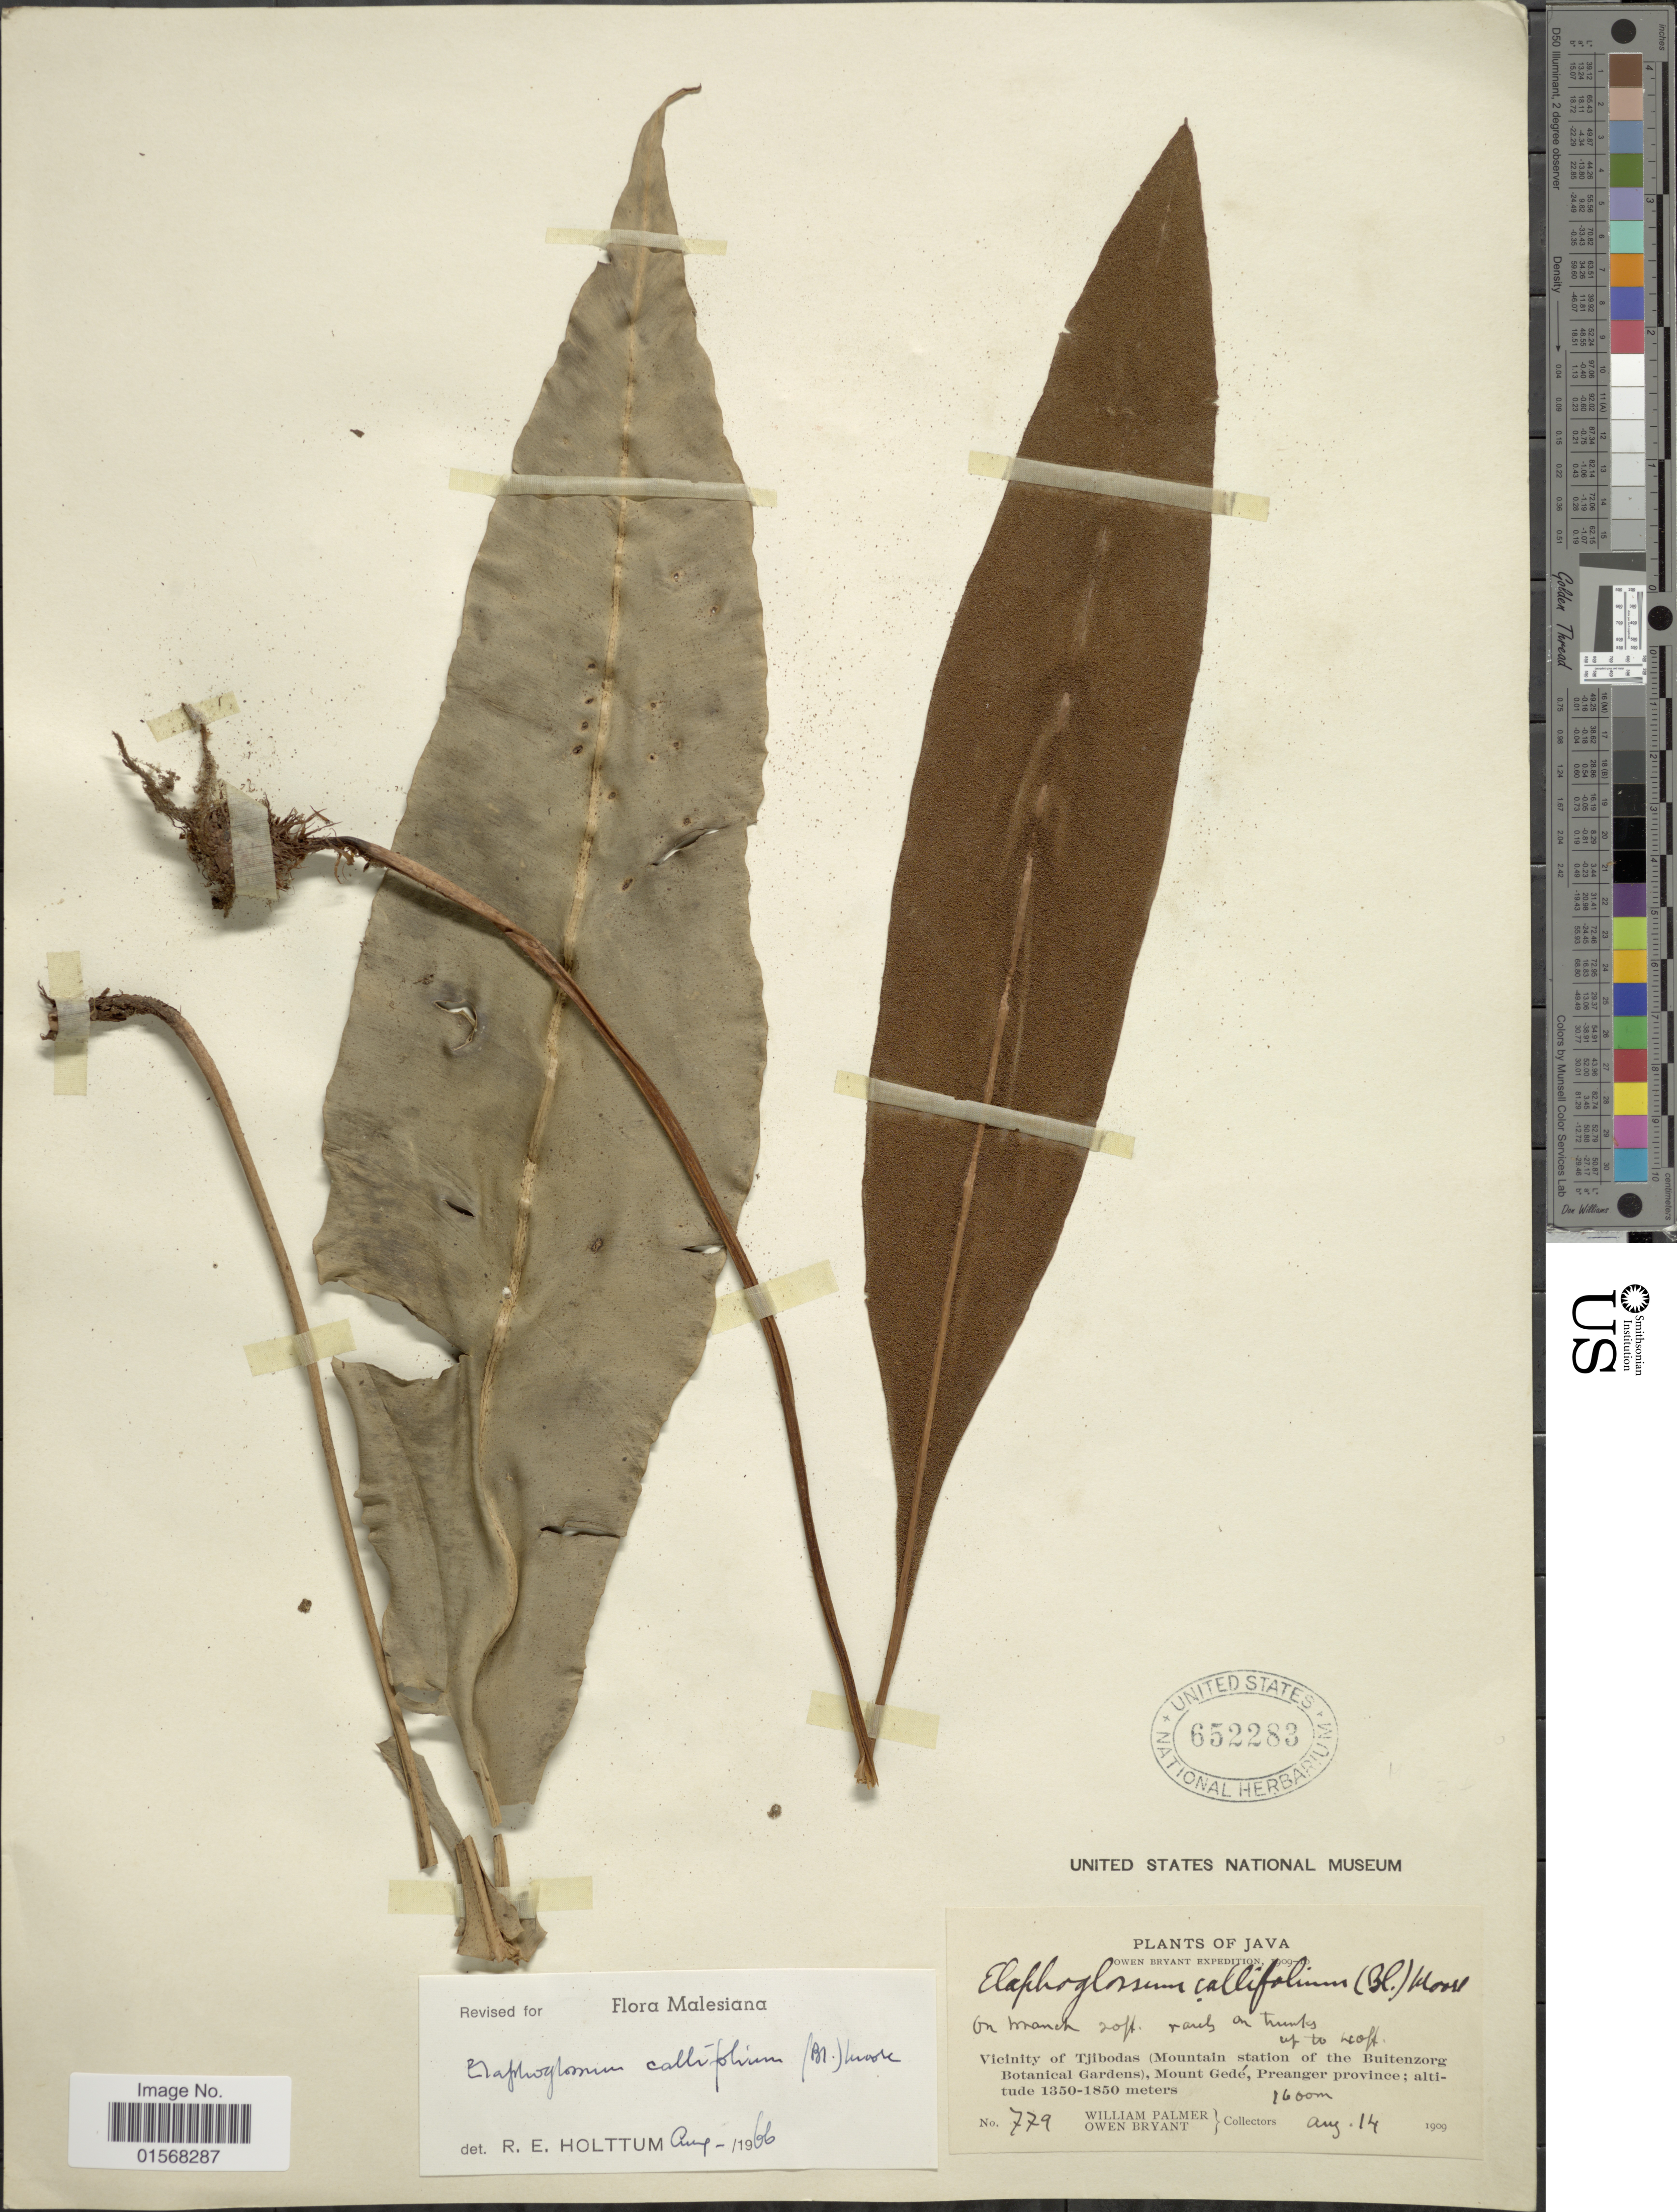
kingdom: Plantae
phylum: Tracheophyta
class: Polypodiopsida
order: Polypodiales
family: Dryopteridaceae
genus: Elaphoglossum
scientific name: Elaphoglossum callifolium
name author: (Blume) T. Moore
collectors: W. Palmer & O. Bryant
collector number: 779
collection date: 1909-08-14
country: Indonesia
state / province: Java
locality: Java, vicinity of Tjibodas (mountain station of the Buitenzorg Botanical Gardens), Mount Gedé, Preanger province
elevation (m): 1600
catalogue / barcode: US 652283